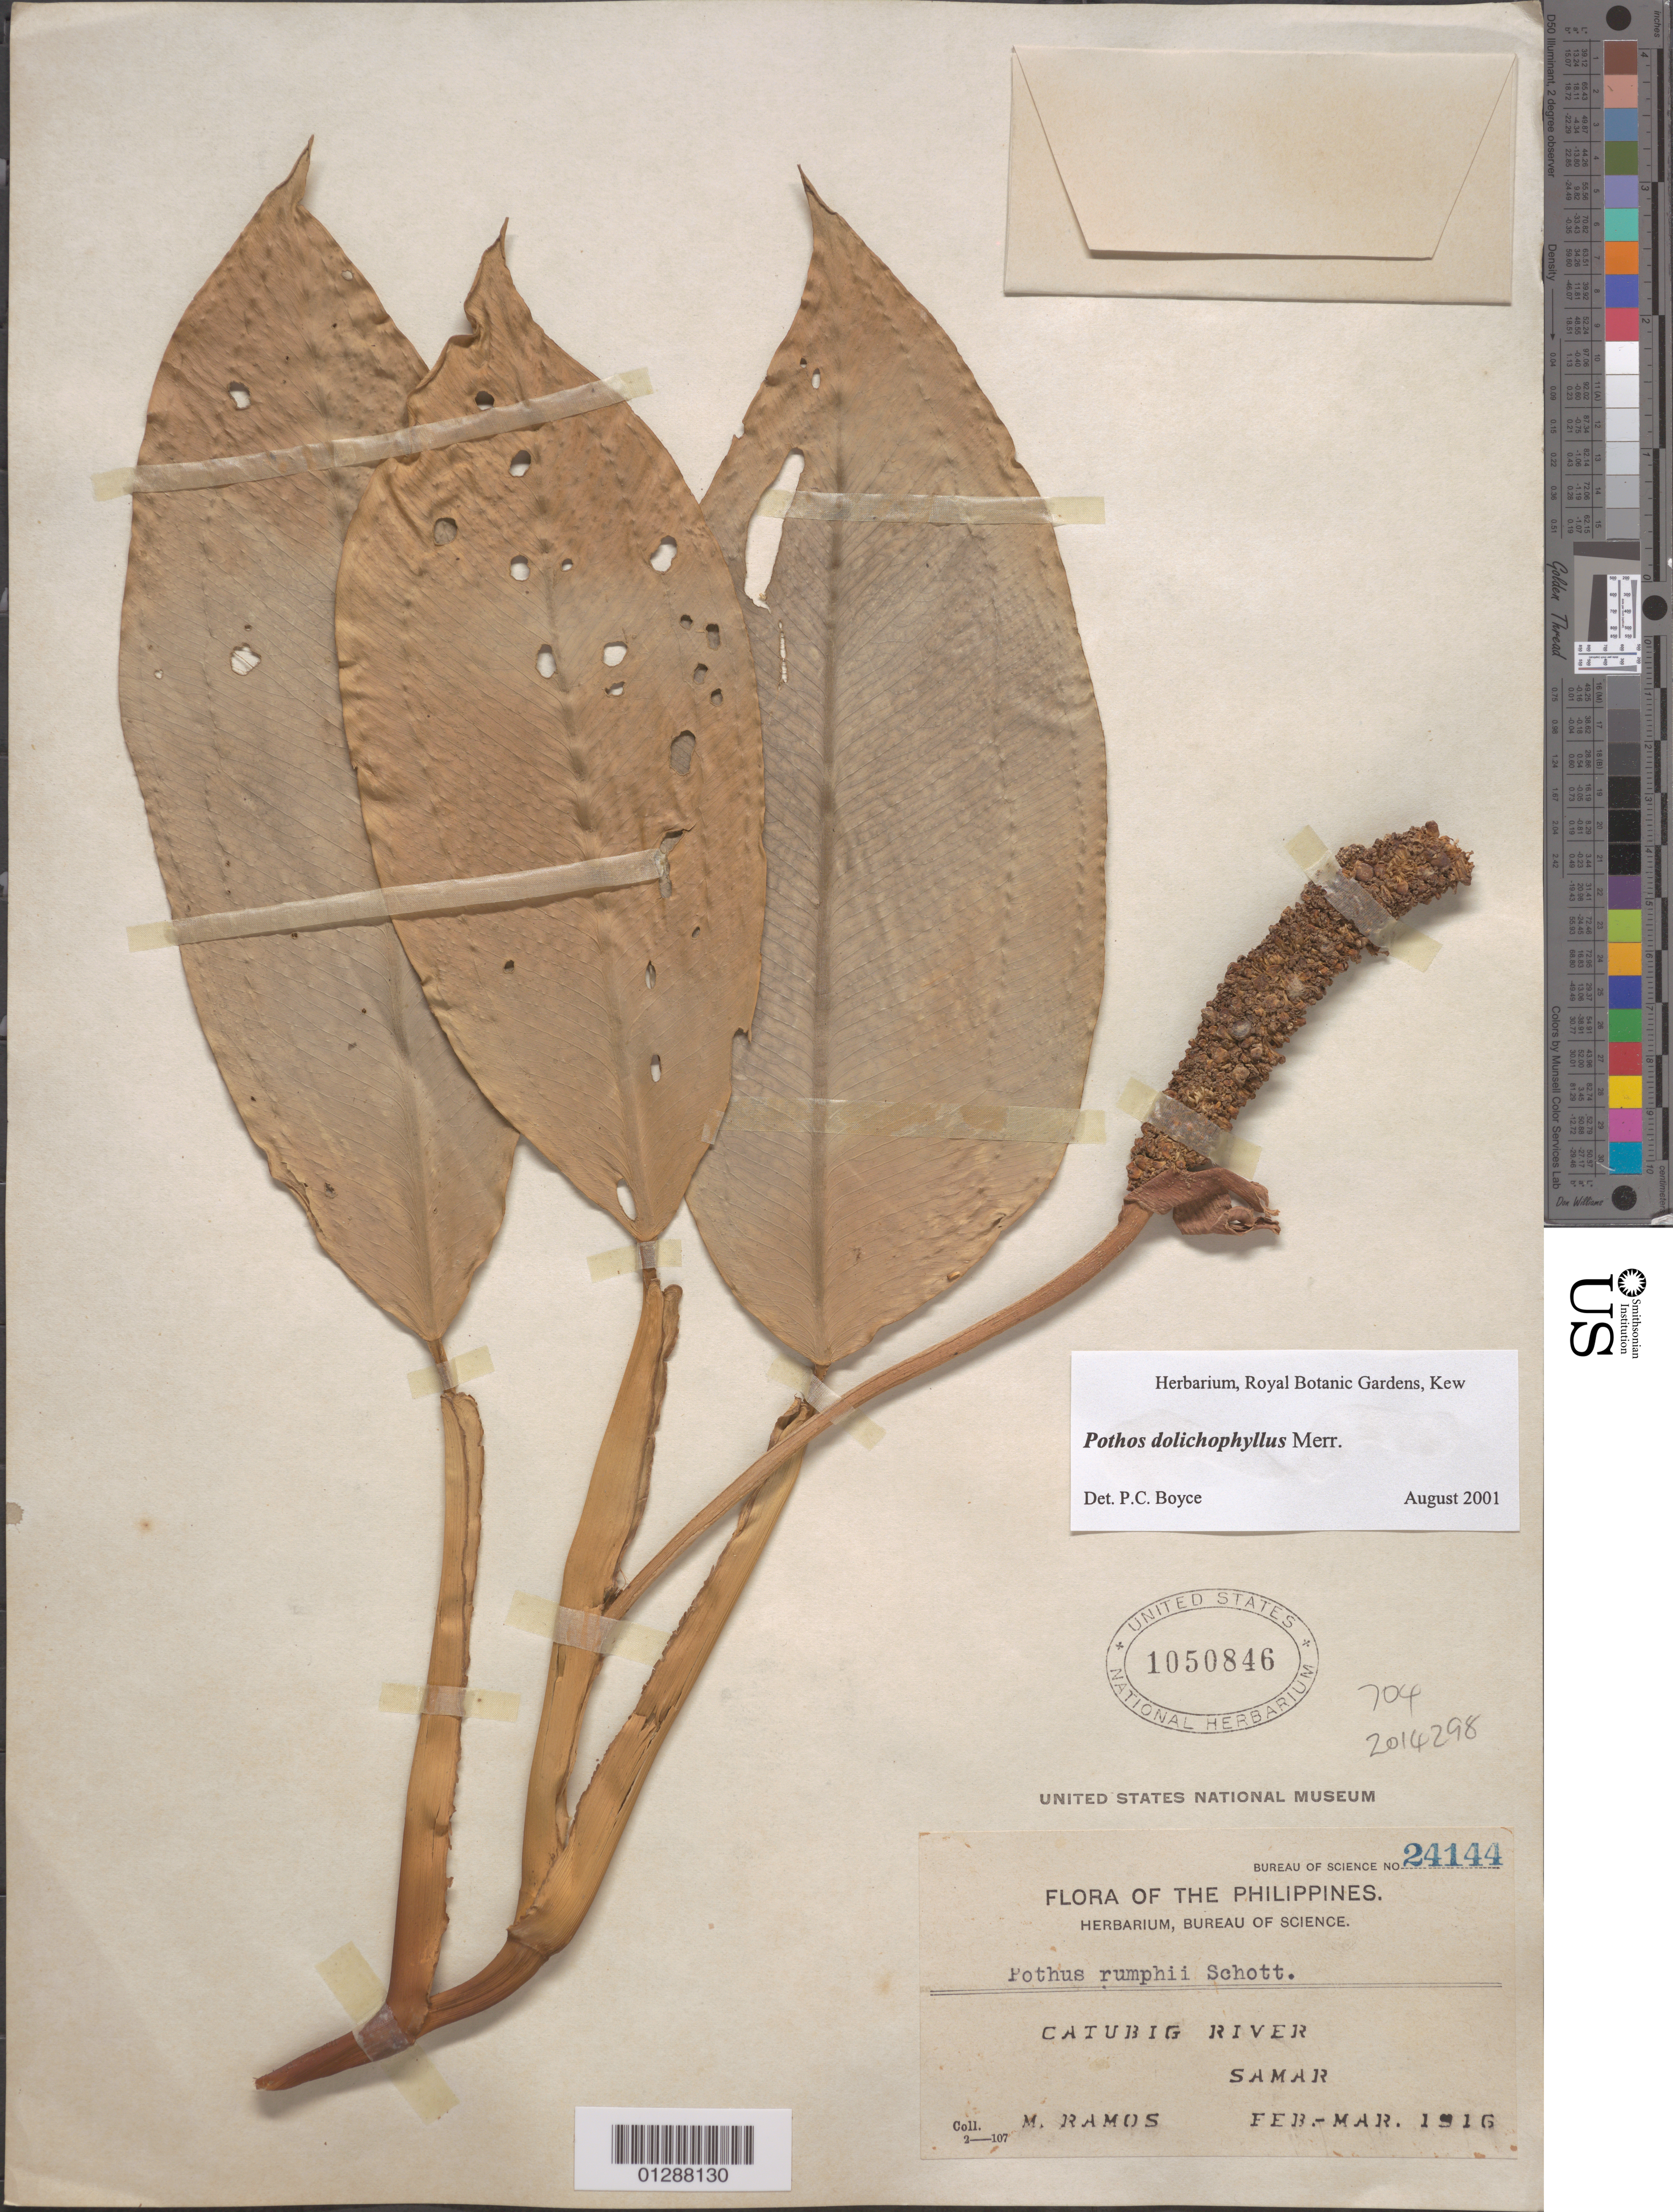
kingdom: Plantae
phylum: Tracheophyta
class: Liliopsida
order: Alismatales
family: Araceae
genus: Pothos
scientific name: Pothos dolichophyllus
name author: Merr.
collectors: M. Ramos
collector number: Bureau of Science 24144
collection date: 1916-02/1916-03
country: Philippines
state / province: Eastern Visayas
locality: Catubig River. Samar.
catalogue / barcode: US 1050846